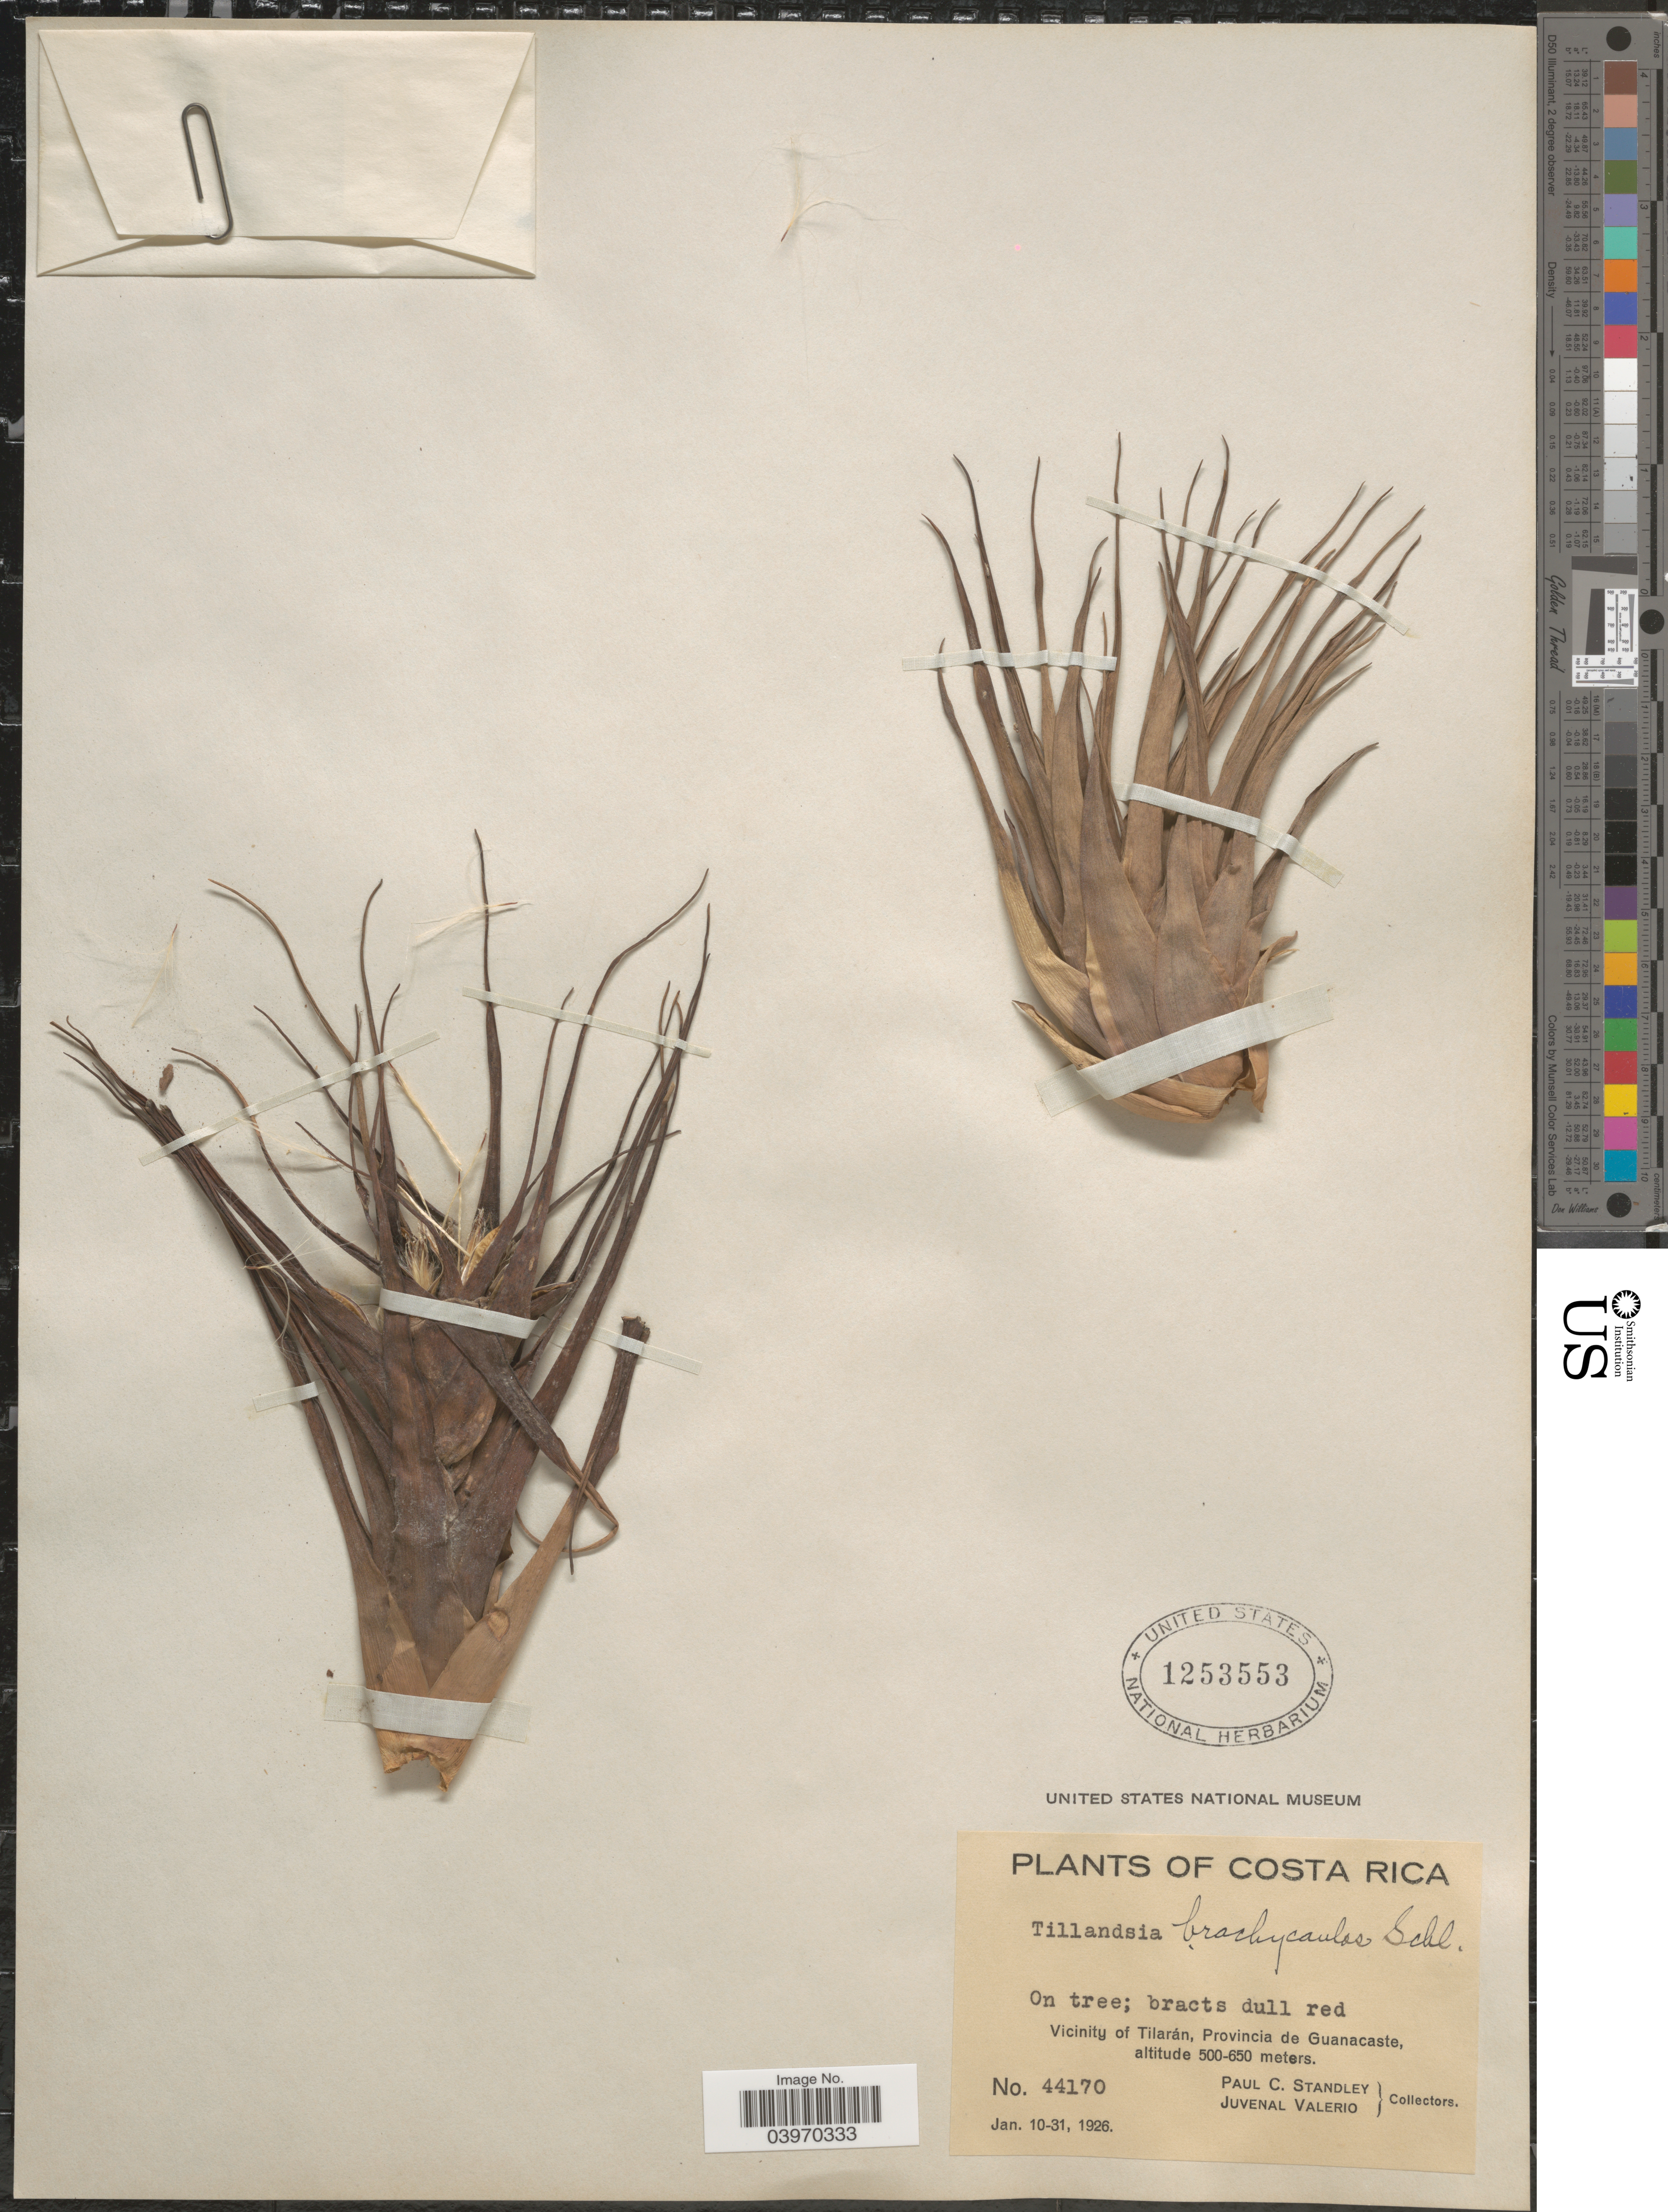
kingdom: Plantae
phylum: Tracheophyta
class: Liliopsida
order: Poales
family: Bromeliaceae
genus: Tillandsia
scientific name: Tillandsia brachycaulos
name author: Schltdl.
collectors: P. C. Standley & J. Valerio R.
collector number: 44170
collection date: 1926-01-10/1926-01-31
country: Costa Rica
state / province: Guanacaste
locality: Vicinity of Tilarán.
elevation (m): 500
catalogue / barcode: US 1253553